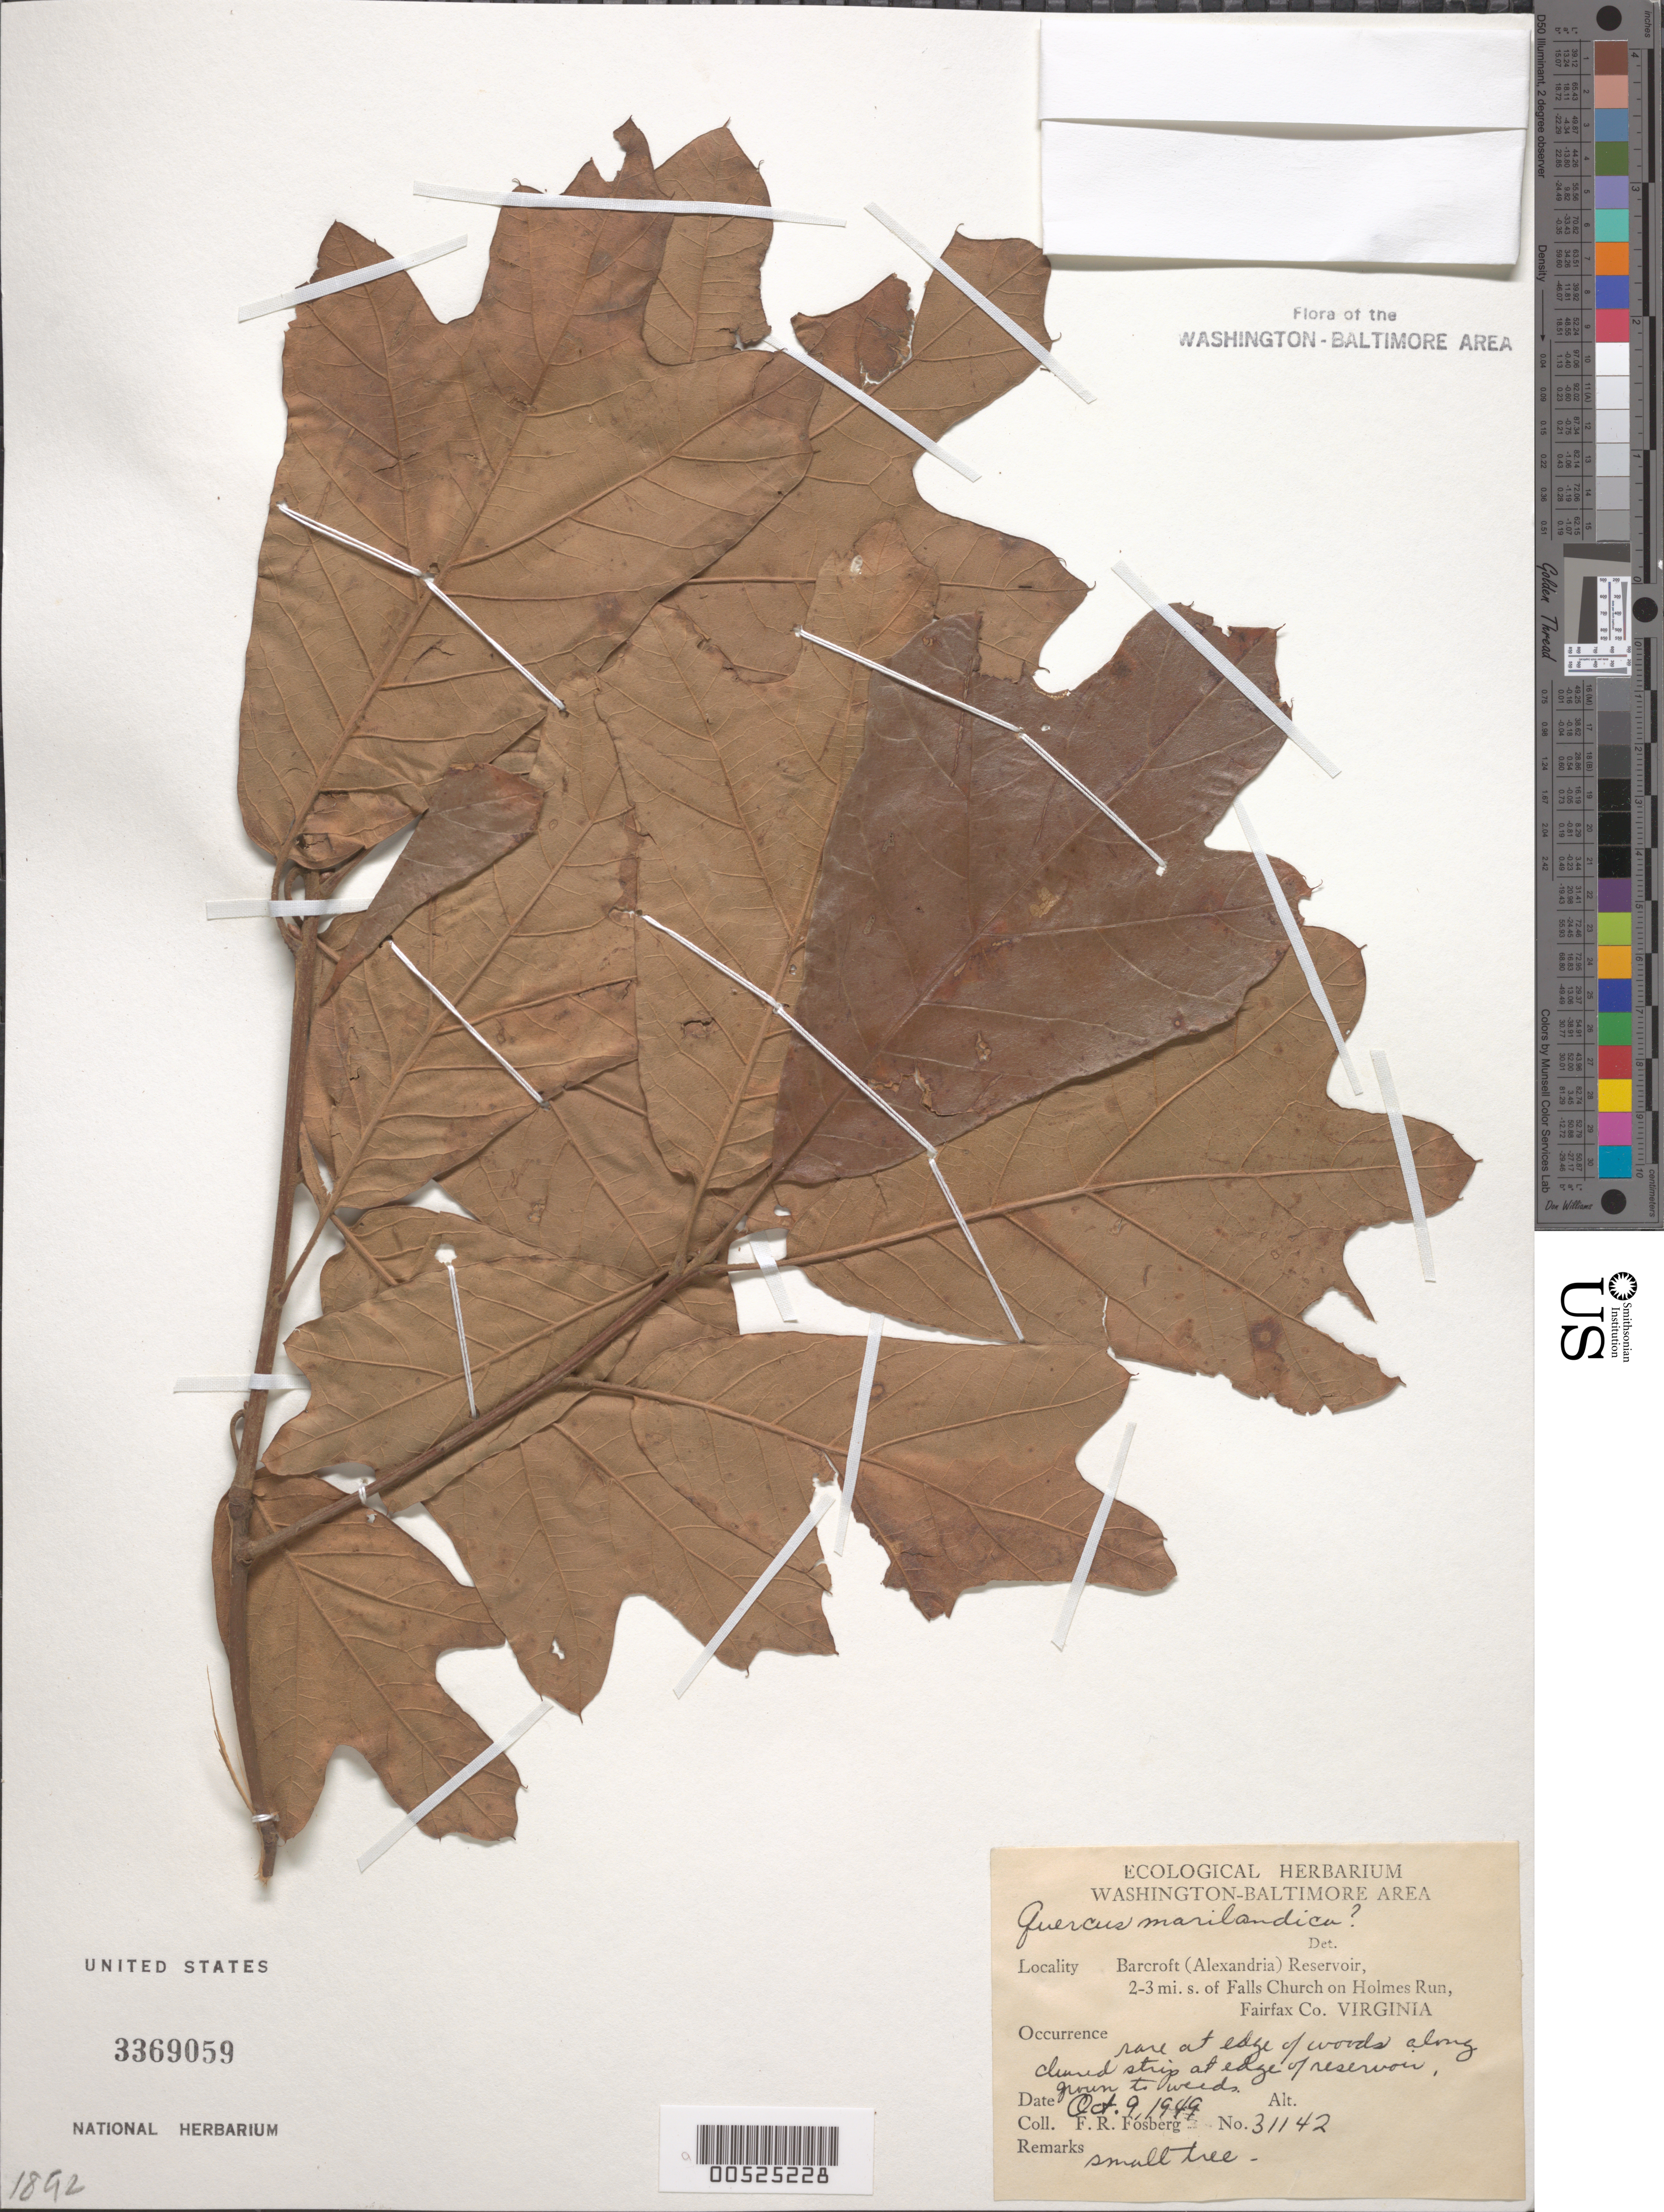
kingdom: Plantae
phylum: Tracheophyta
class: Magnoliopsida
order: Fagales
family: Fagaceae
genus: Quercus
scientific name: Quercus marilandica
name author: (L.) Münchh.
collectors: F. R. Fosberg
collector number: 31142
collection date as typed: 09 Oct 1949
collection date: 1949-10-09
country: United States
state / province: Virginia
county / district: Fairfax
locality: Barcroft (Alexandria) Reservoir, 2-3 mi. S. of Falls Church on Holmes Run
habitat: Rare at edge of woods along cleared strip at edge of reservoir grown to weed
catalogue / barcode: US 3369059